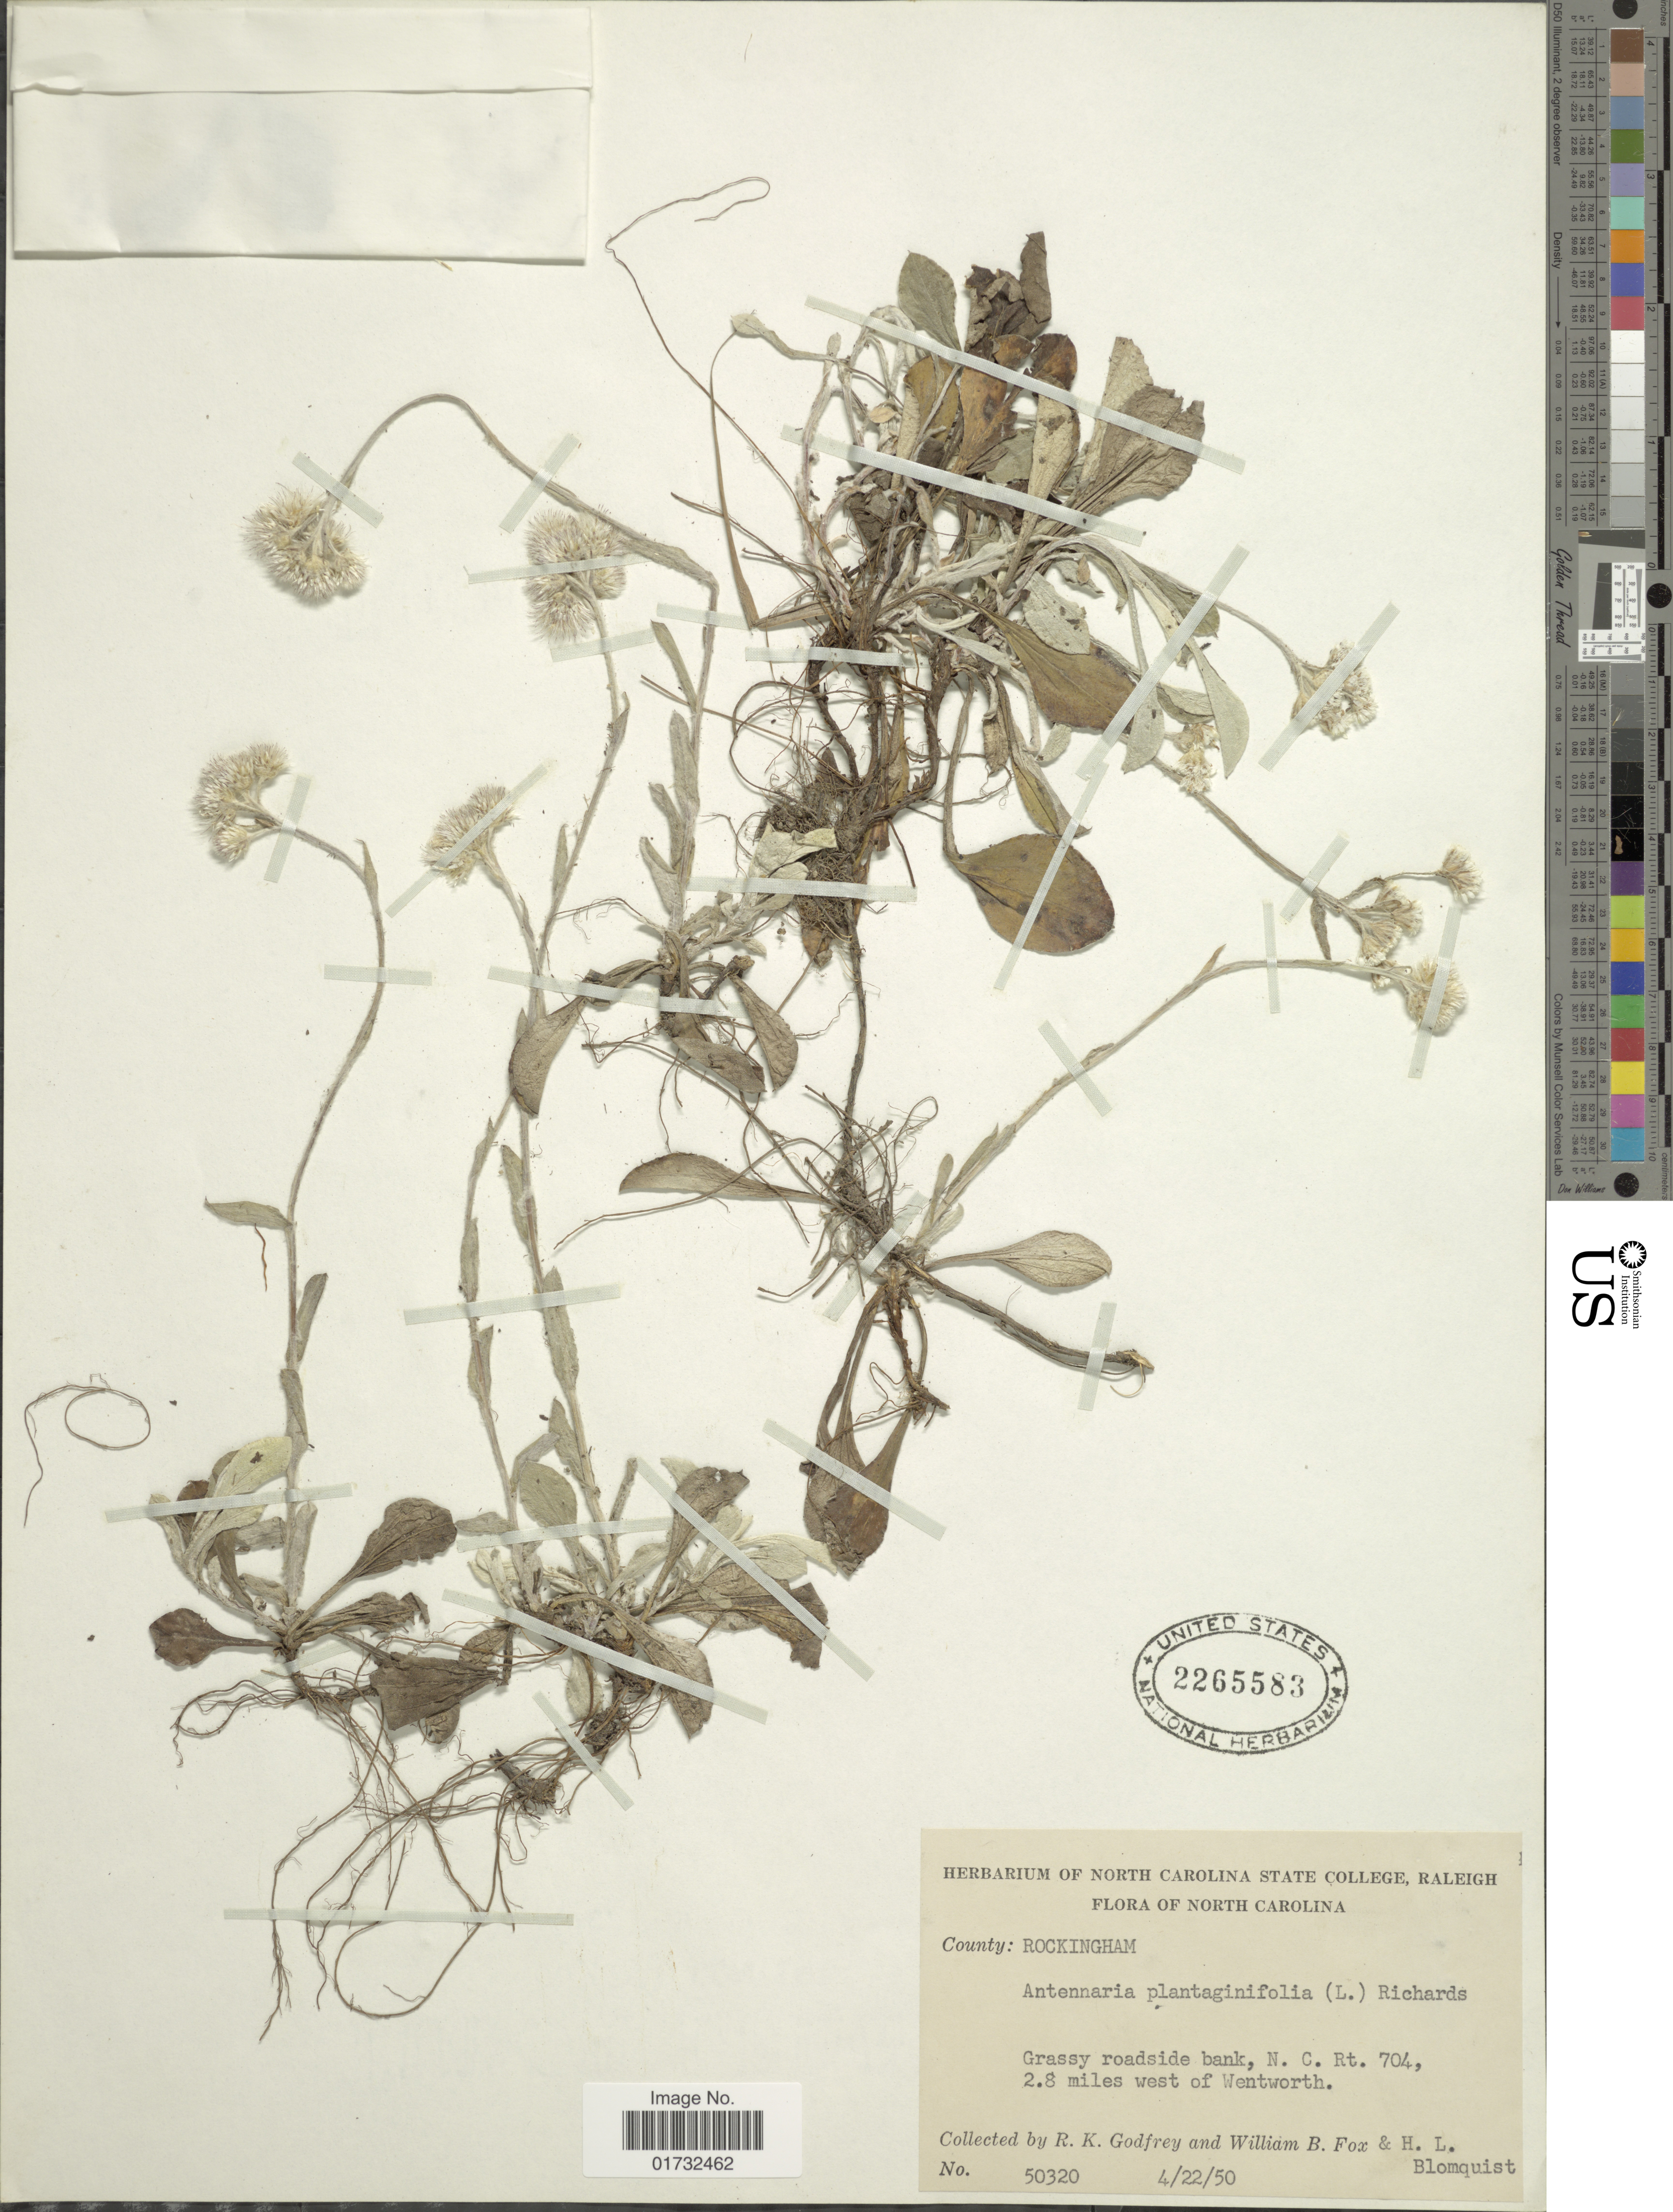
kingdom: Plantae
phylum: Tracheophyta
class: Magnoliopsida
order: Asterales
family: Asteraceae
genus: Antennaria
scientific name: Antennaria plantaginifolia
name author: (L.) Richardson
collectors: R. K. Godfrey, W. B. Fox & H. Blomquist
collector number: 50320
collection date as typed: Transcribed d/m/y: 22/4/50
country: United States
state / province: North Carolina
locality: County: Rockingham. N. C. Rt. 704, 2.8 miles west of Wentworth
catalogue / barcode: US 2265583